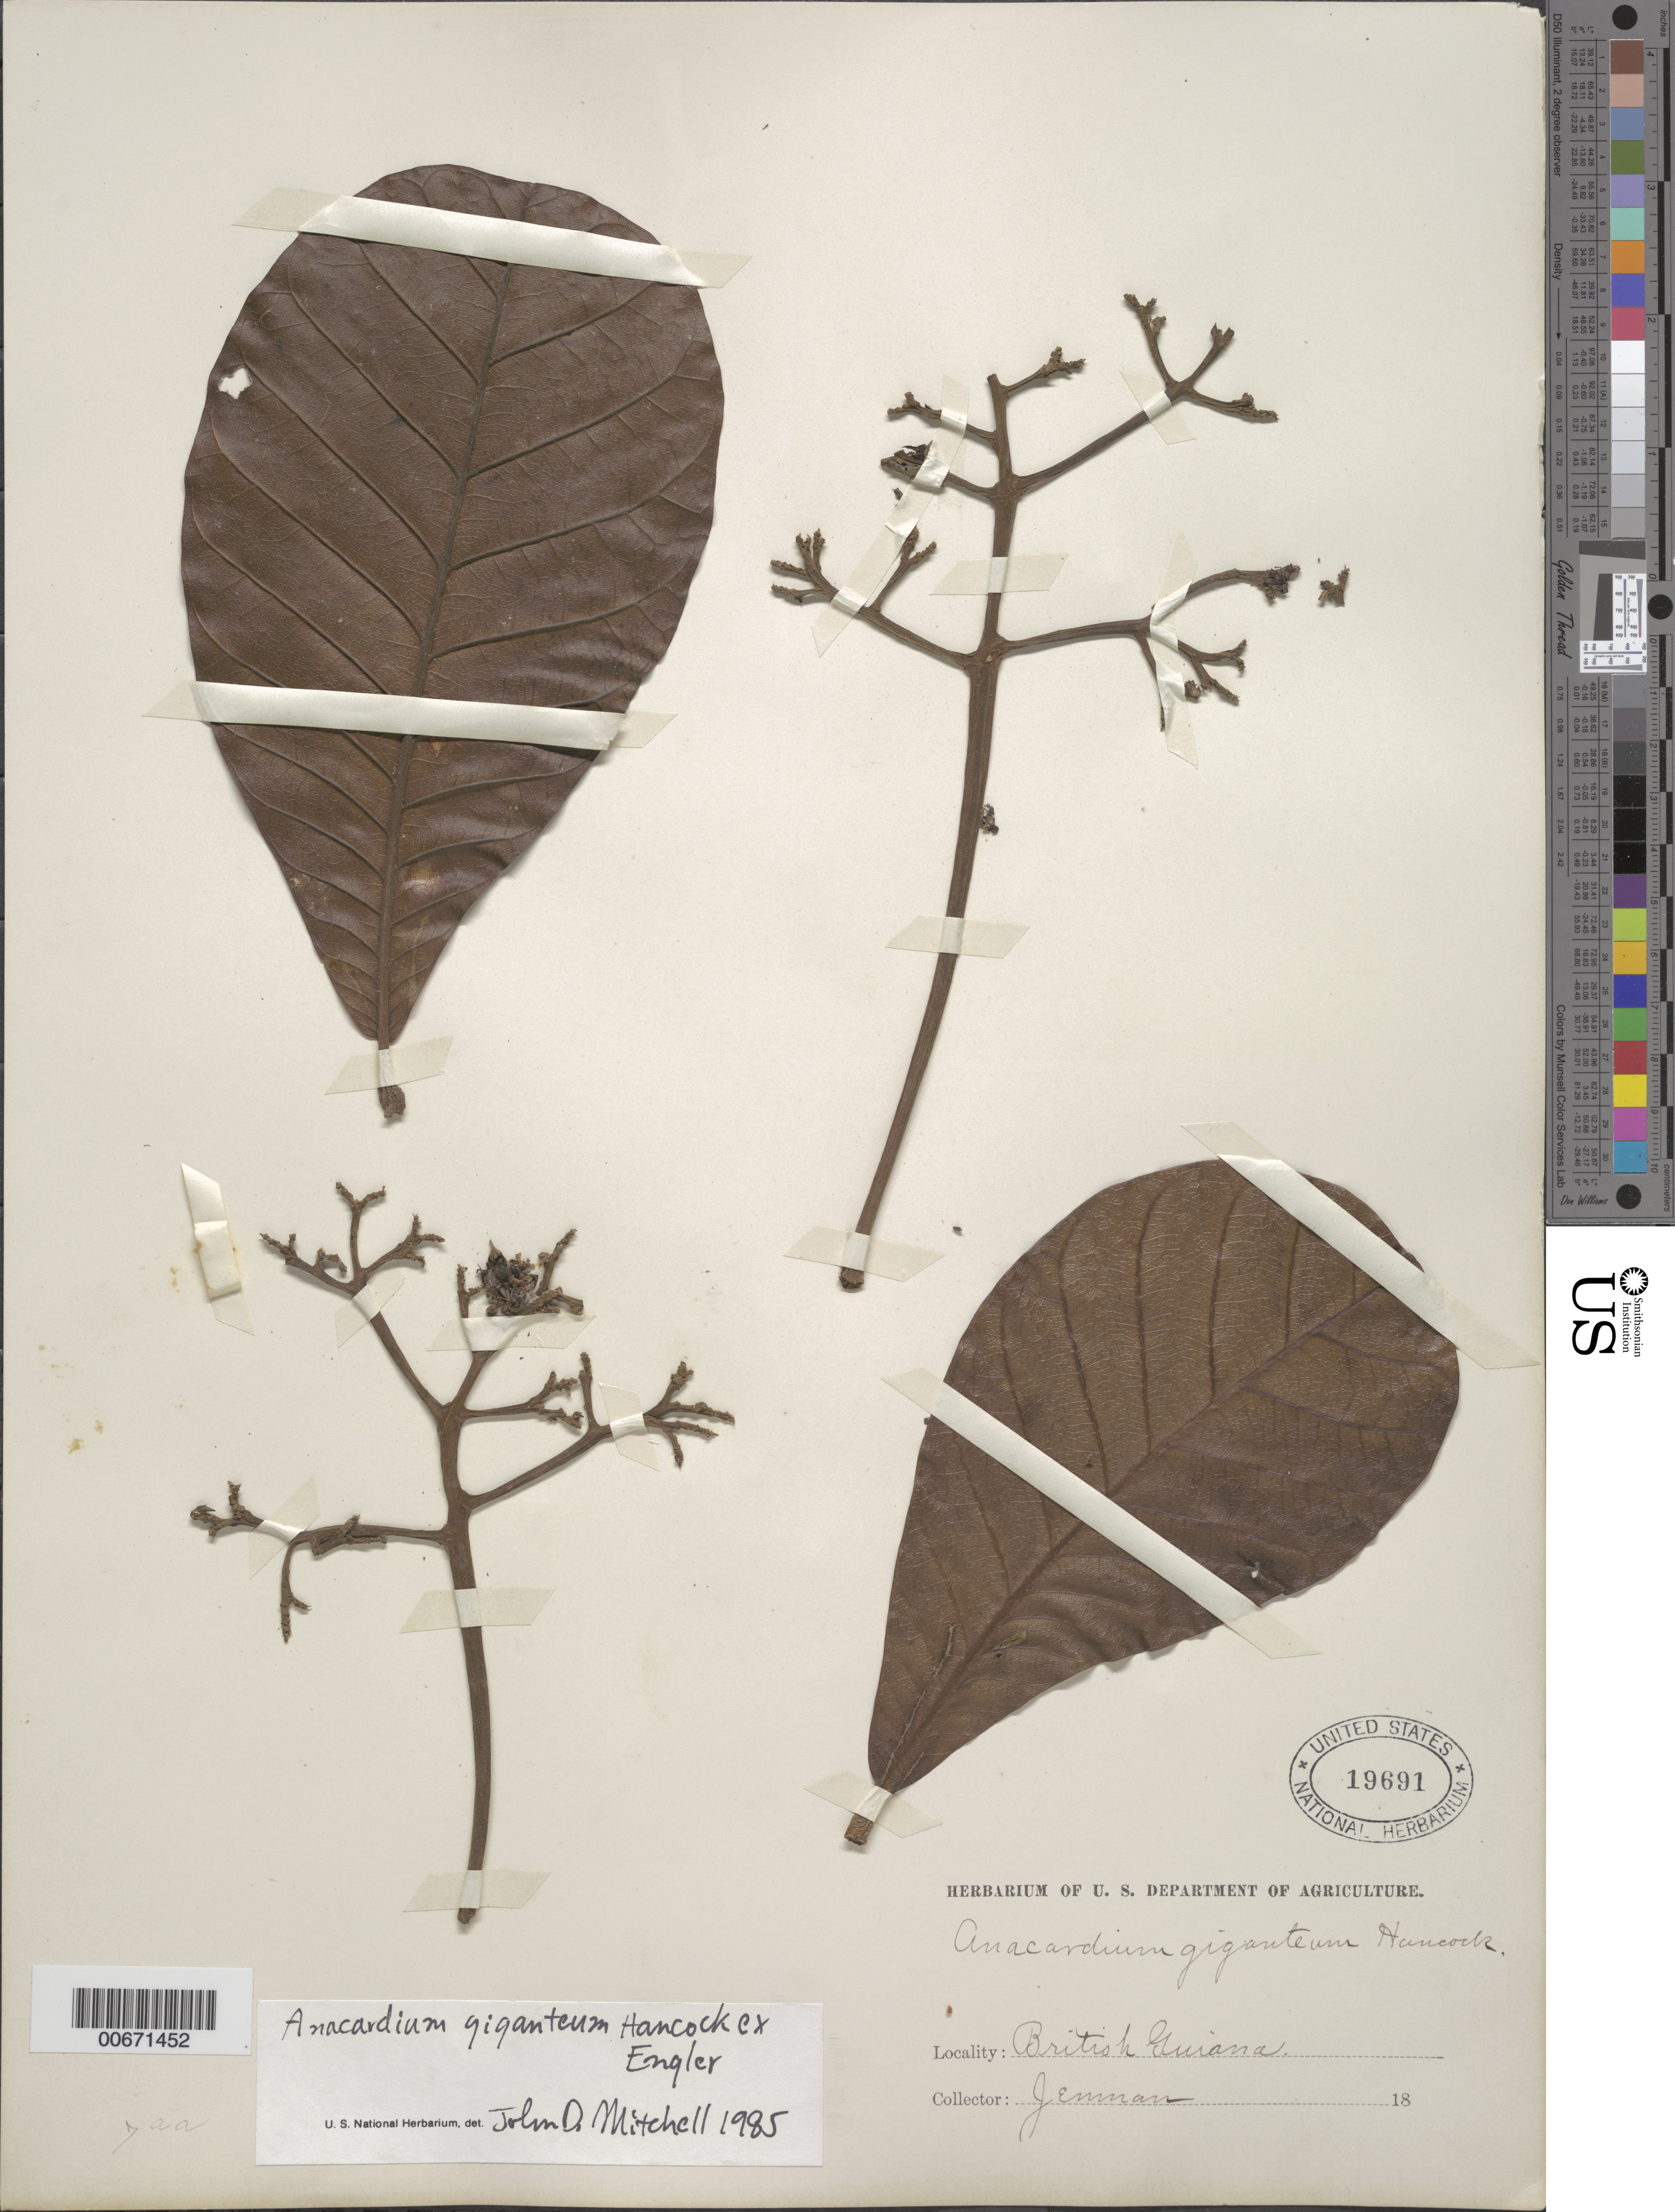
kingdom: Plantae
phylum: Tracheophyta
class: Magnoliopsida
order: Sapindales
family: Anacardiaceae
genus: Anacardium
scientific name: Anacardium giganteum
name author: W. Hancock ex Engl.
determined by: Mitchell, John D.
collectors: G. S. Jenman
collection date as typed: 18??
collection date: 1800/1899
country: Guyana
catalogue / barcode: US 19691